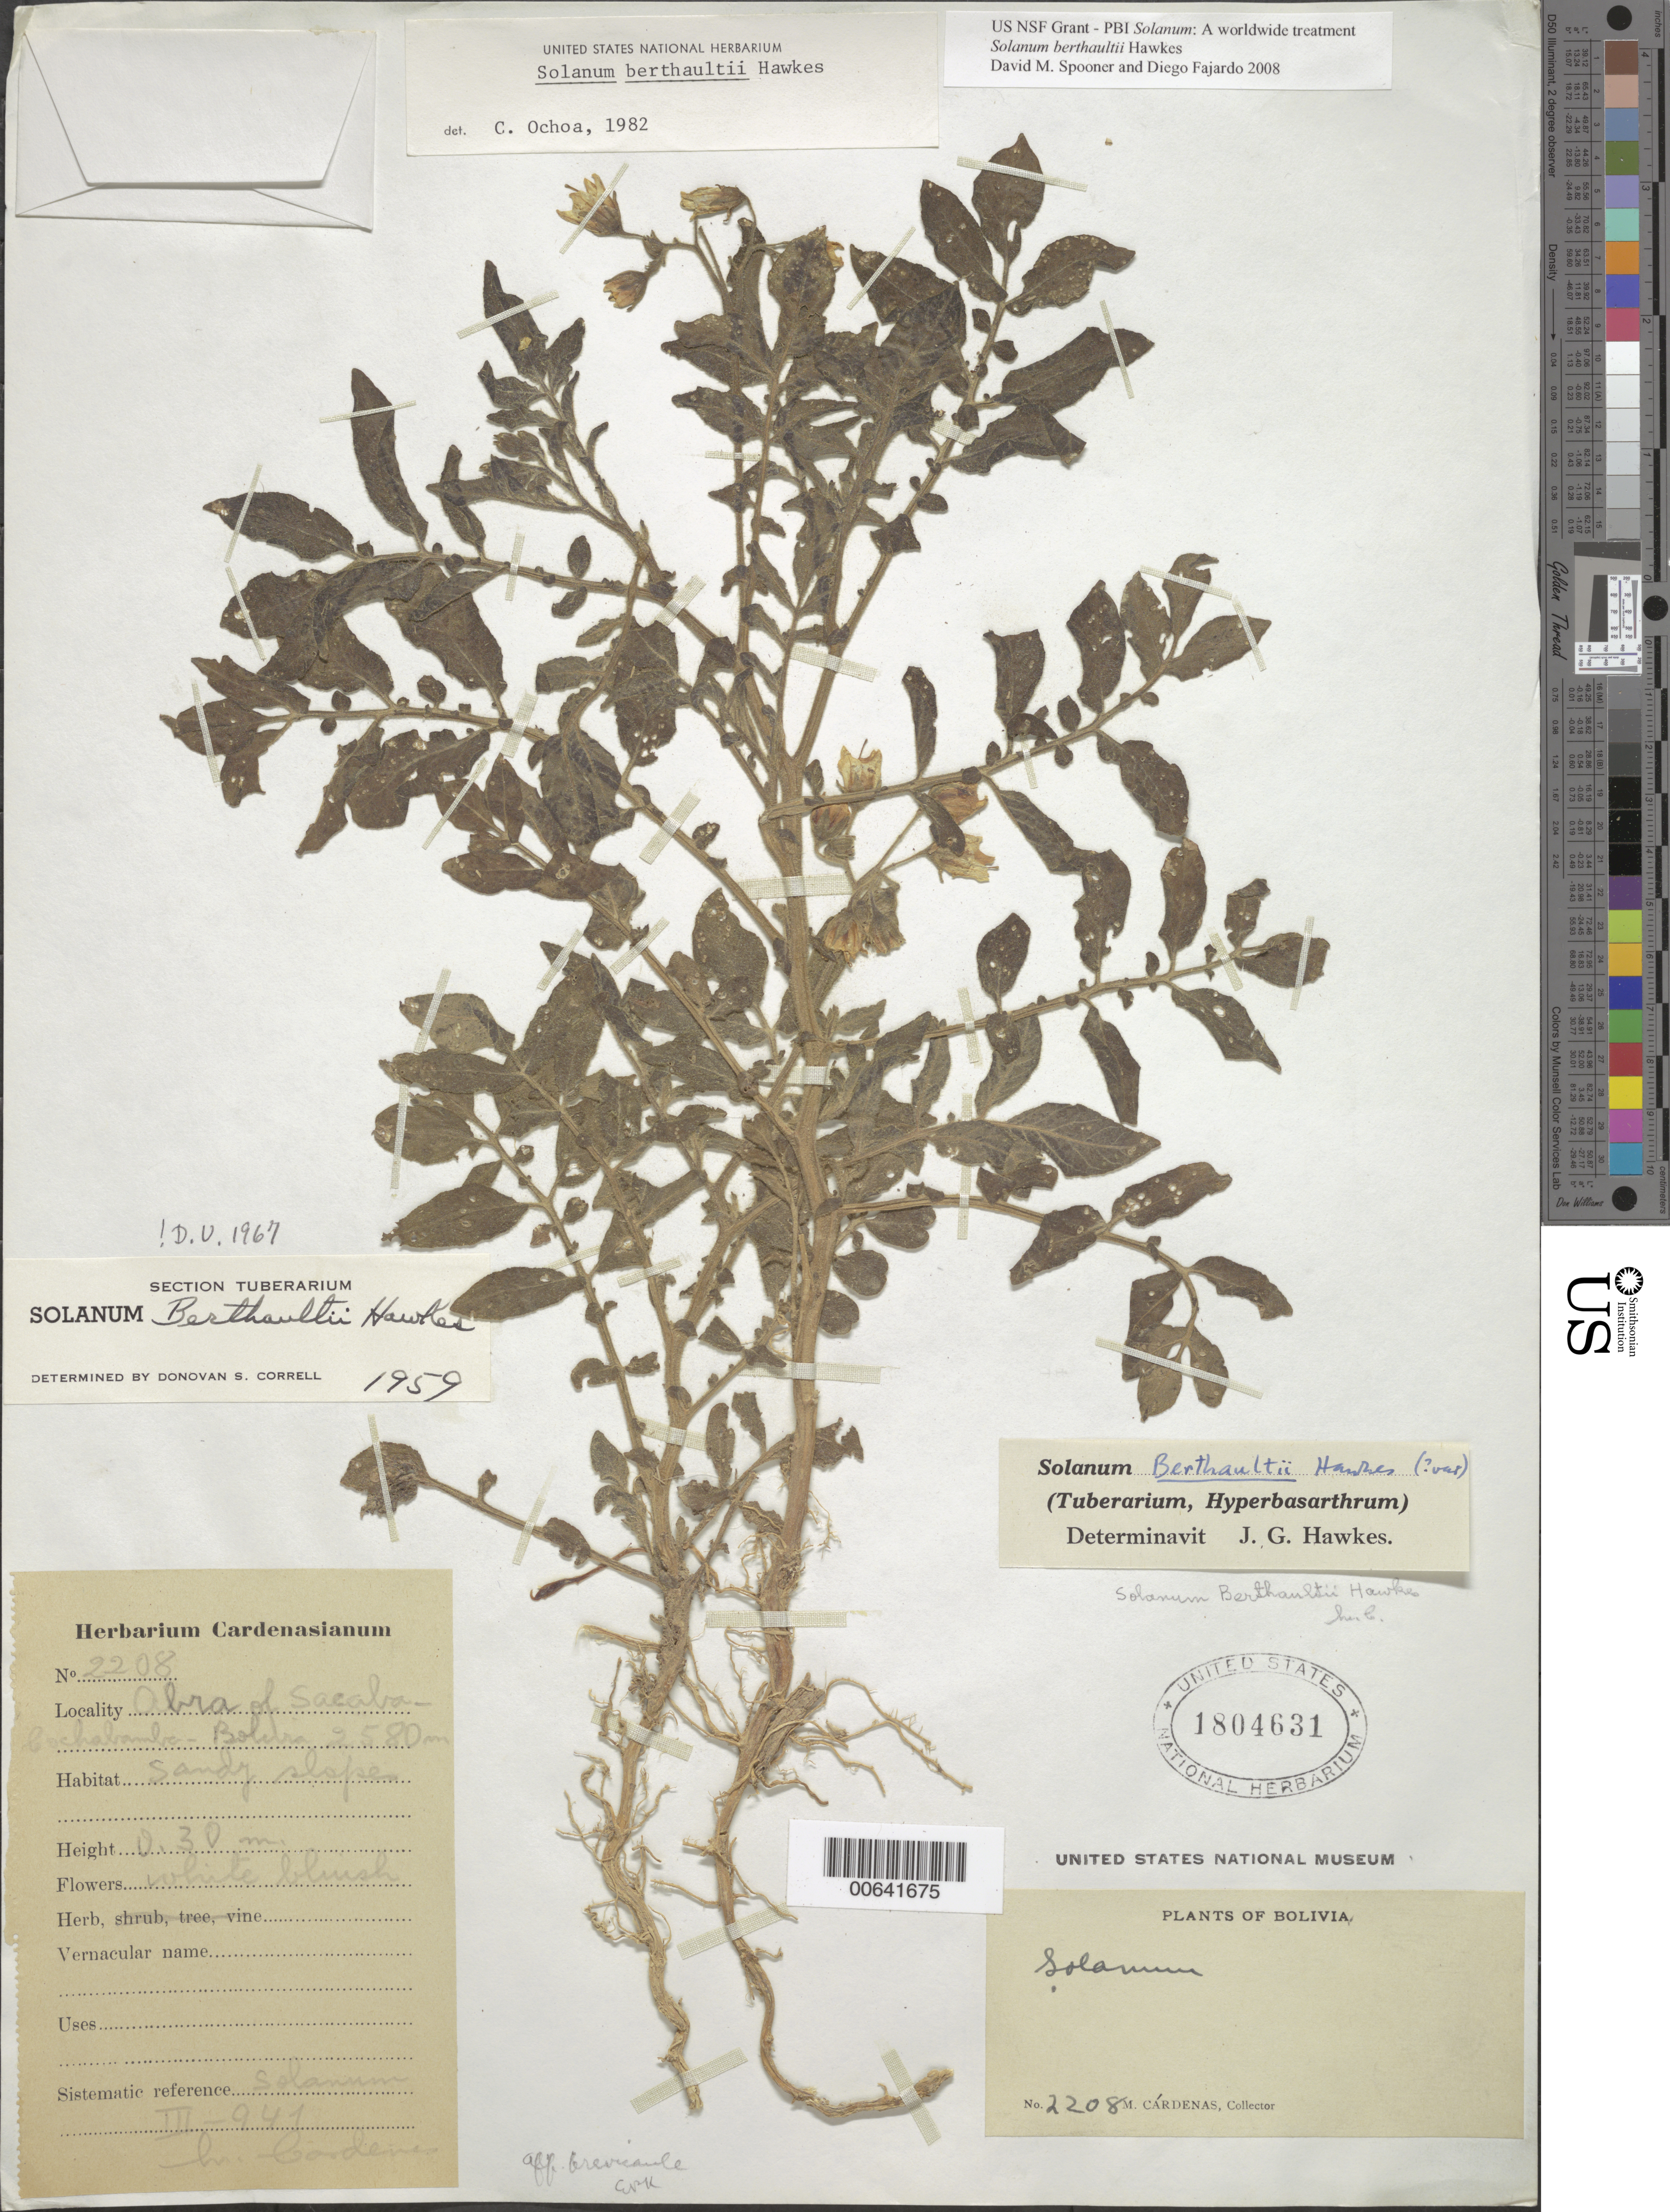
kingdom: Plantae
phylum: Tracheophyta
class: Magnoliopsida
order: Solanales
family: Solanaceae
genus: Solanum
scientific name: Solanum berthaultii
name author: Hawkes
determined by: Hawkes, J. G.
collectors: C. M. Ochoa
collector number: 657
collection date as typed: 27 Jan 1949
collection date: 1949-01-27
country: Bolivia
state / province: Cochabamba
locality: Tanque de La Angostura.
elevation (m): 2750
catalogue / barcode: US 2123477-2